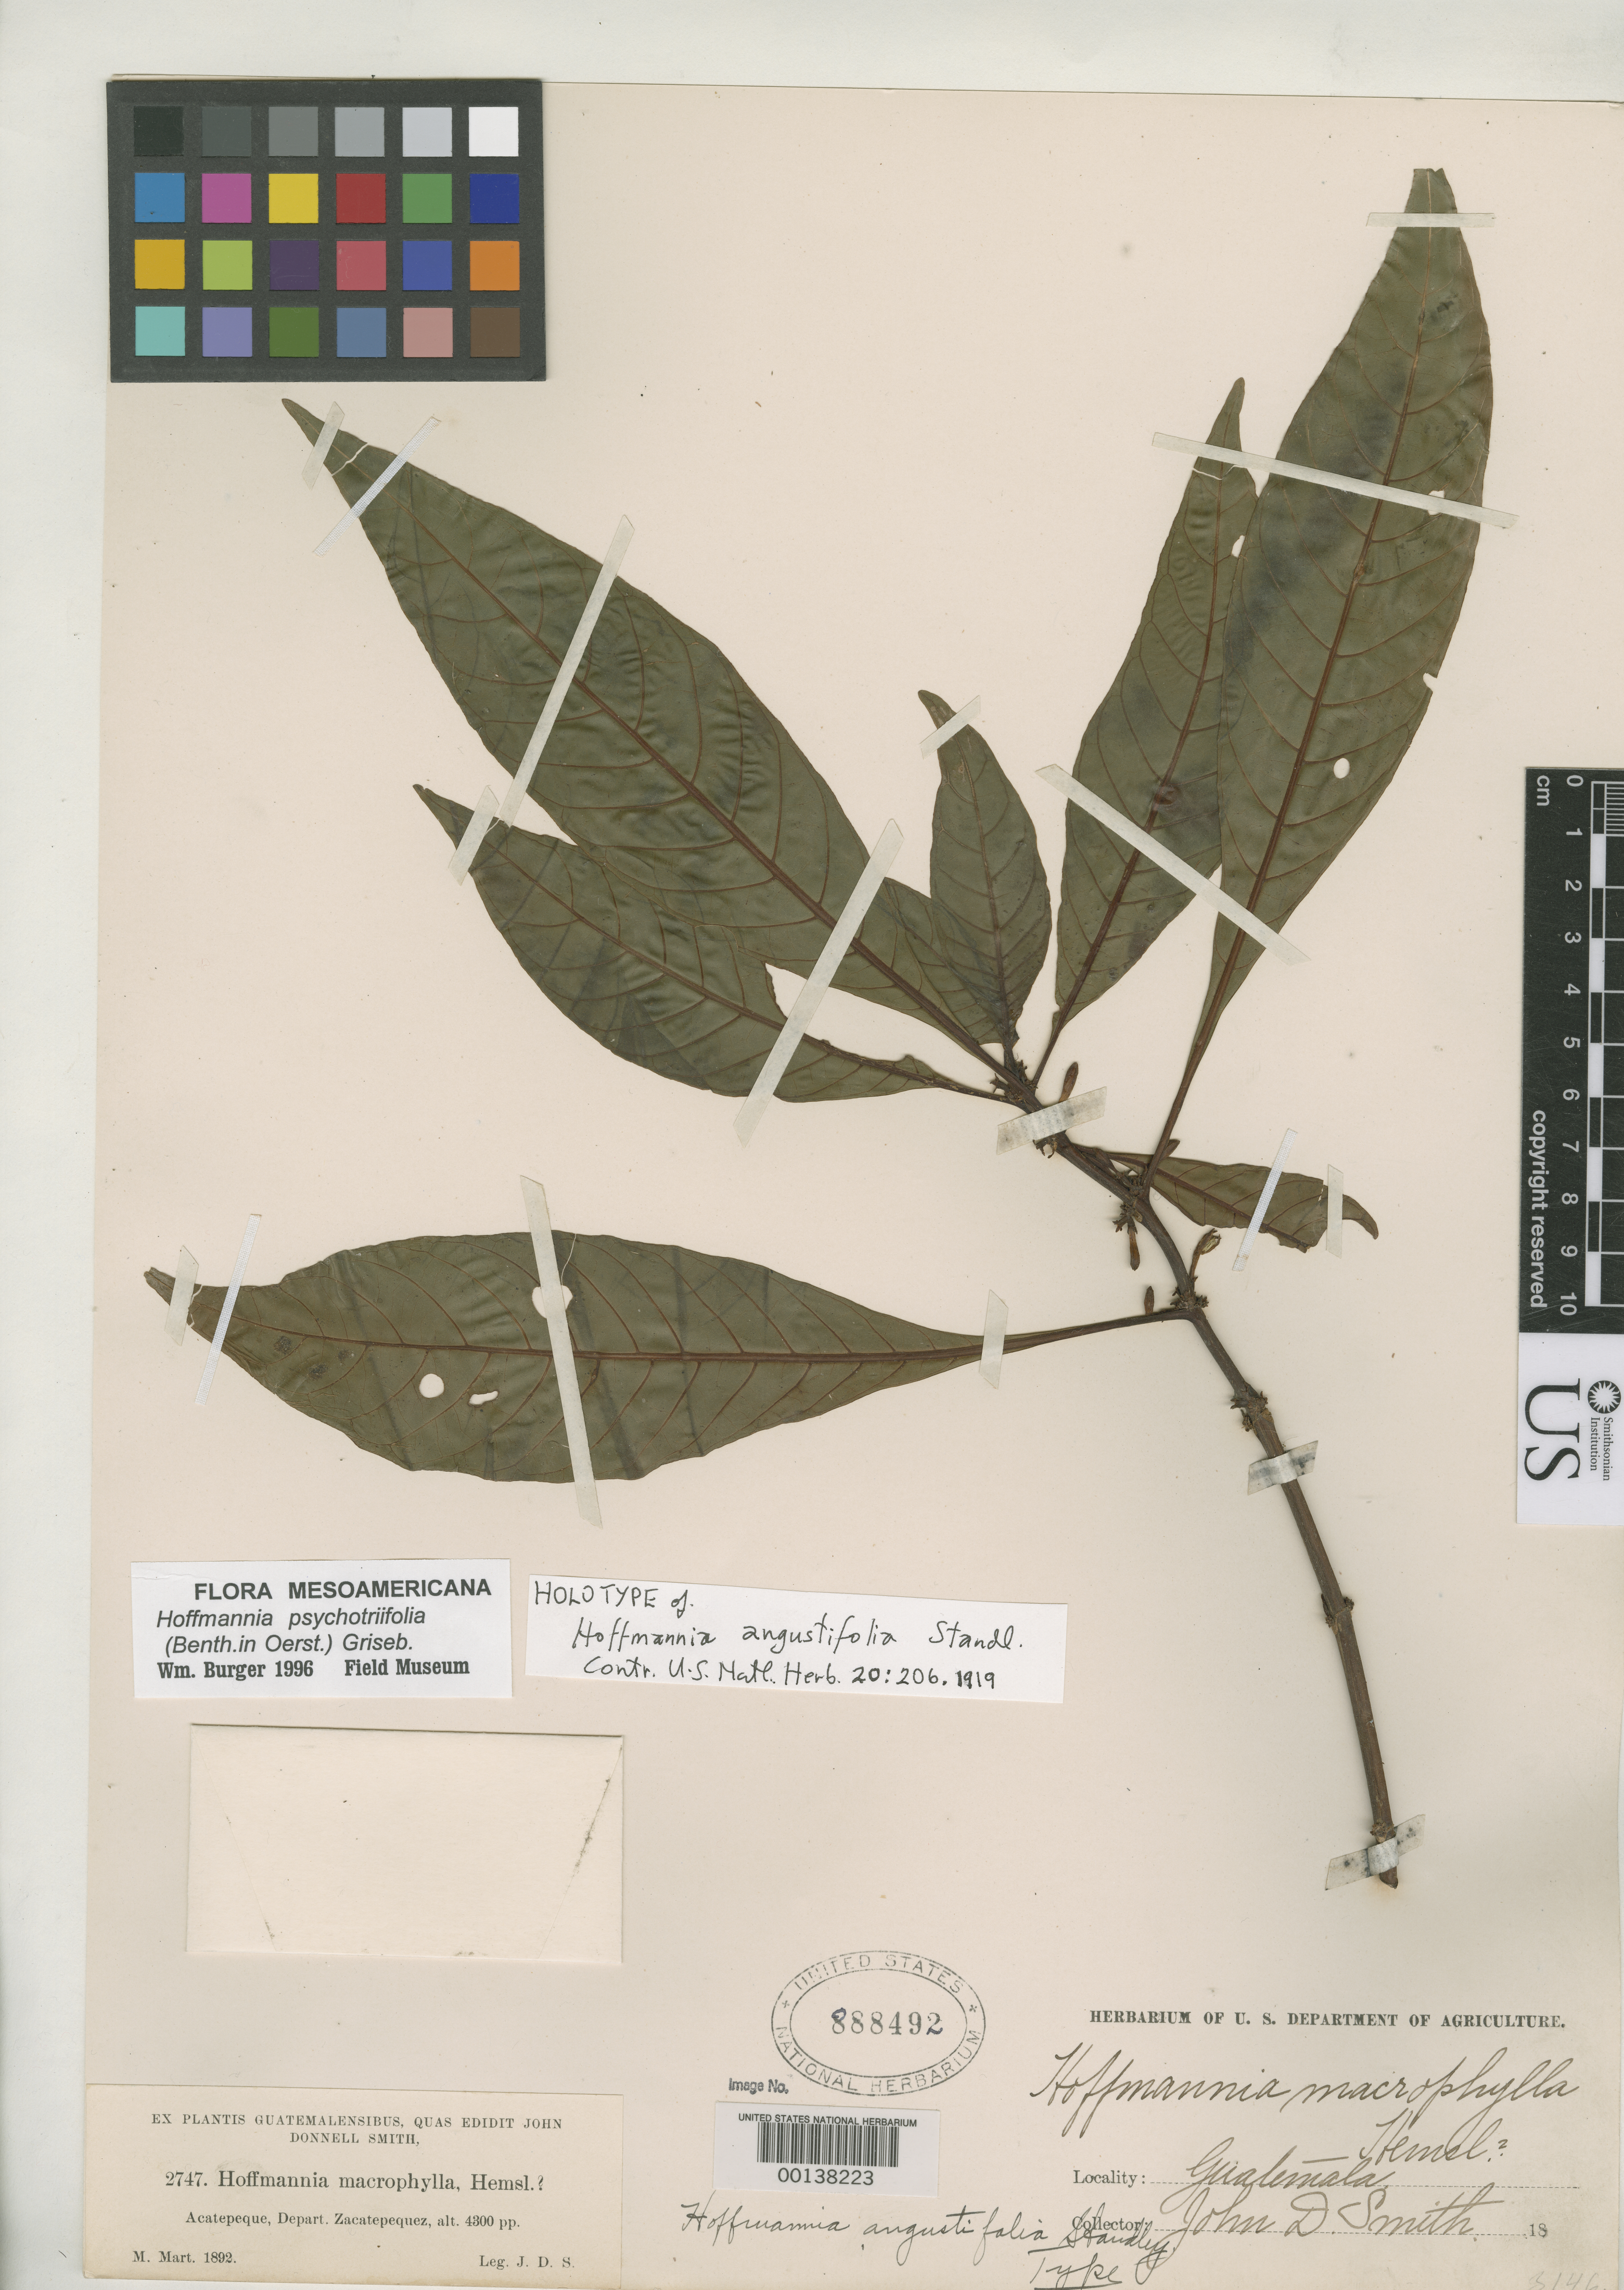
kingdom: Plantae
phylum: Tracheophyta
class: Magnoliopsida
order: Gentianales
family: Rubiaceae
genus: Hoffmannia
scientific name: Hoffmannia angustifolia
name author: Standl.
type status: Holotype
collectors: J. Donnell Smith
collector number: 2747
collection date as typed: Mar 1892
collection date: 1892-03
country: Guatemala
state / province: Sacatepéquez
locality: Acatepeque.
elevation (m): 1290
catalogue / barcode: US 888492